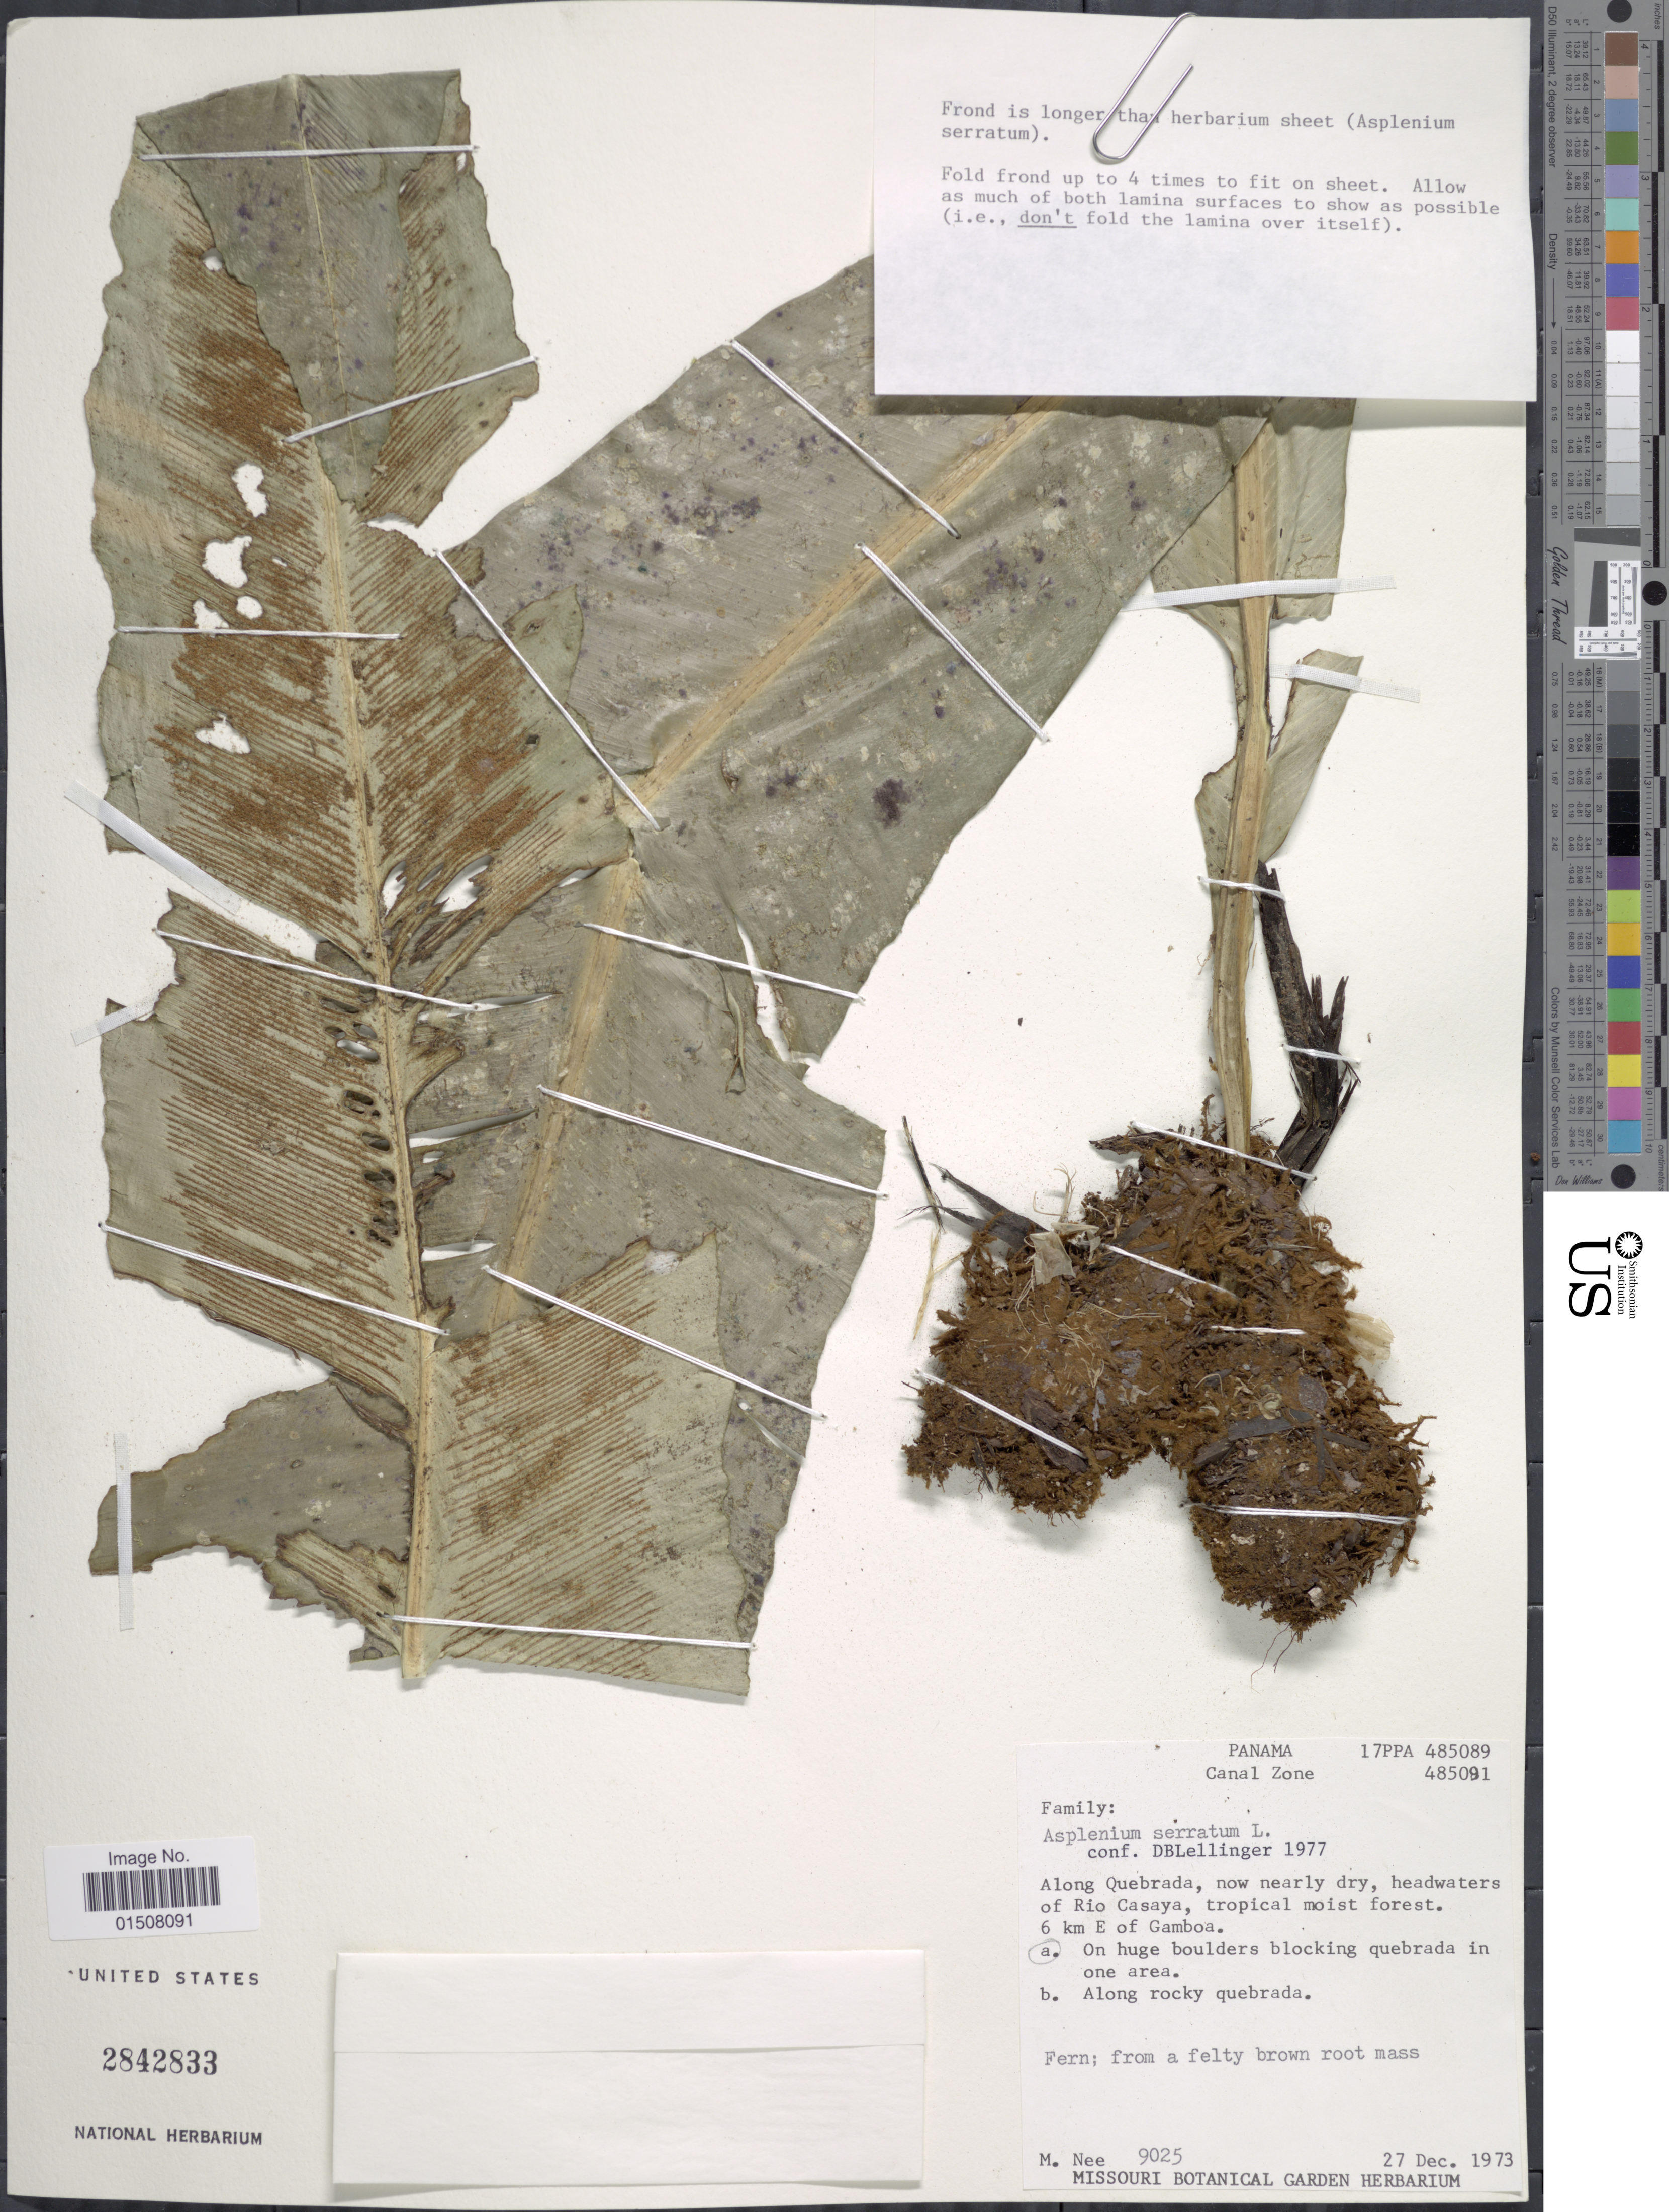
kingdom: Plantae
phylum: Tracheophyta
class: Polypodiopsida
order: Polypodiales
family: Aspleniaceae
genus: Asplenium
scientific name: Asplenium serratum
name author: L.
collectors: M. Nee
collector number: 9025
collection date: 1973-12-27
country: Panama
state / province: Colón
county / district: Canal Zone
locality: Canal Zone, Along Quebrada, now nearly dry, headwaters of Rio Casaya, tropical moist forest. 6 km E of Gamboa, on huge bi=iulders blocking quebrada in one area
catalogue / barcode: US 2842833